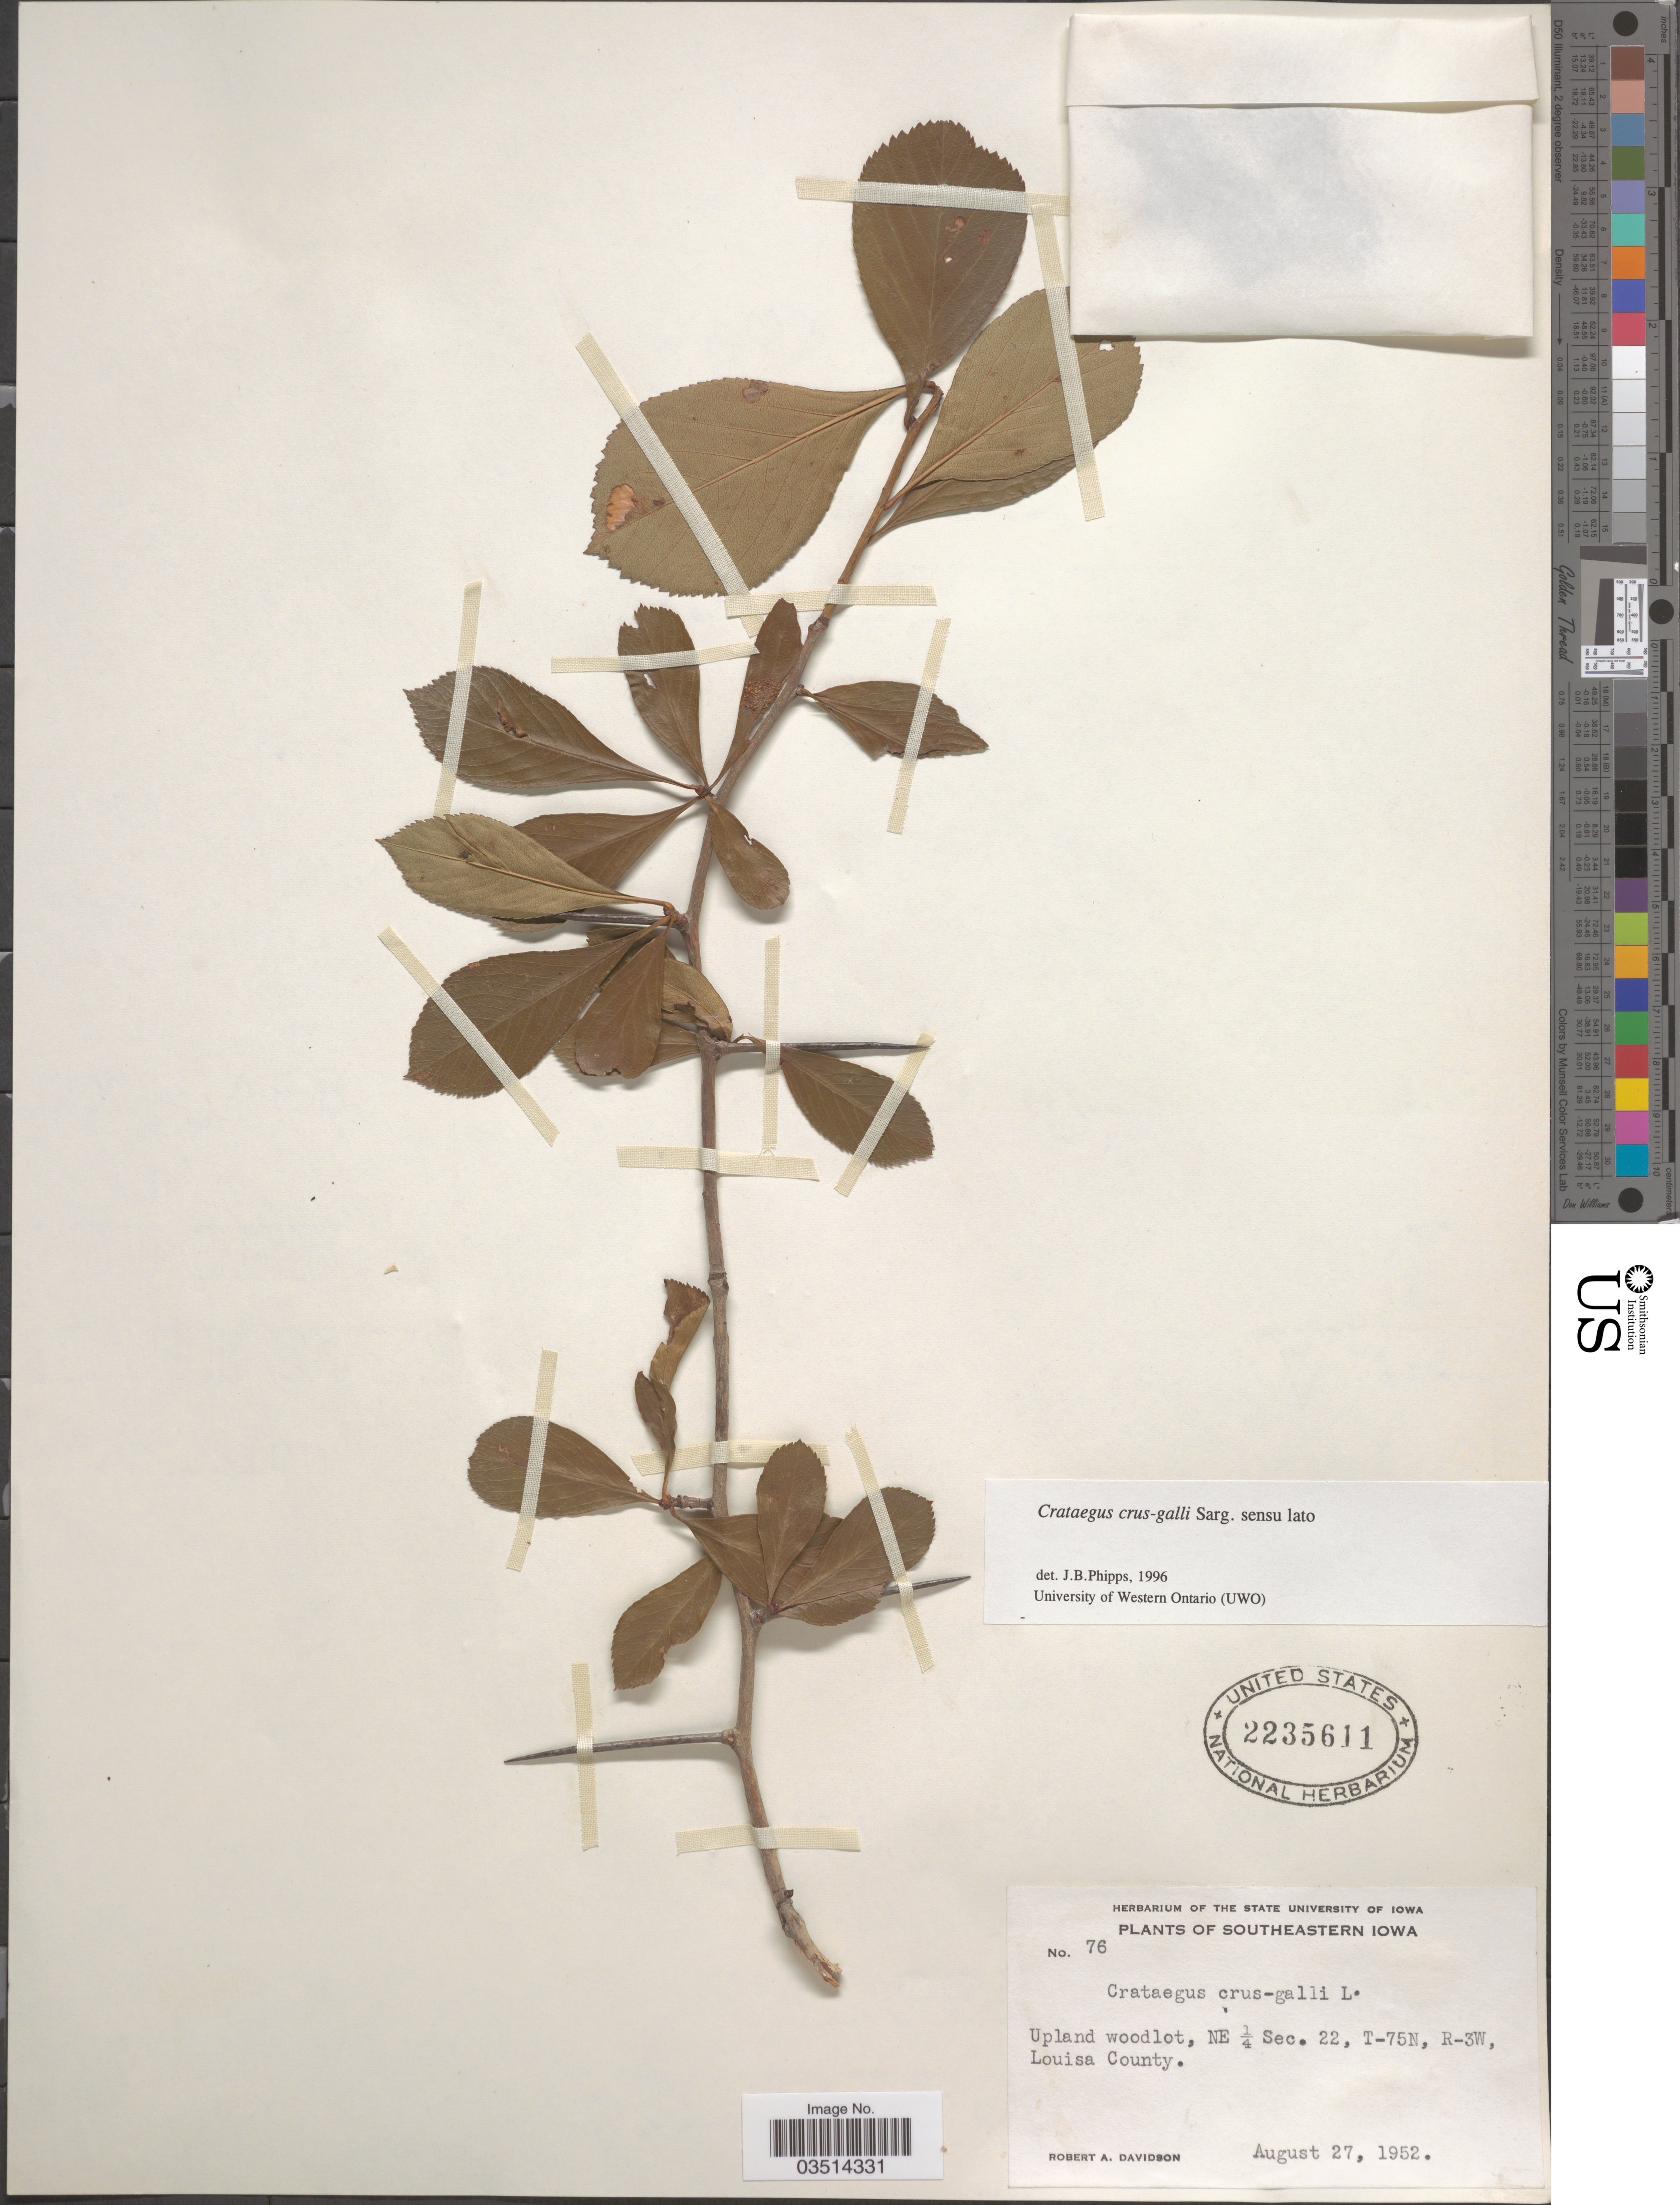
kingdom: Plantae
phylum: Tracheophyta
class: Magnoliopsida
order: Rosales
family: Rosaceae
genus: Crataegus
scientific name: Crataegus crus-galli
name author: L.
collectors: R. A. Davidson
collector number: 76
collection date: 1952-08-27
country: United States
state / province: Iowa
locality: Southeastern Iowa. Upland woodlot, NE ¼ Sec. 22, T - 75N, R - 3W, Louisa County.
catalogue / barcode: US 2235611